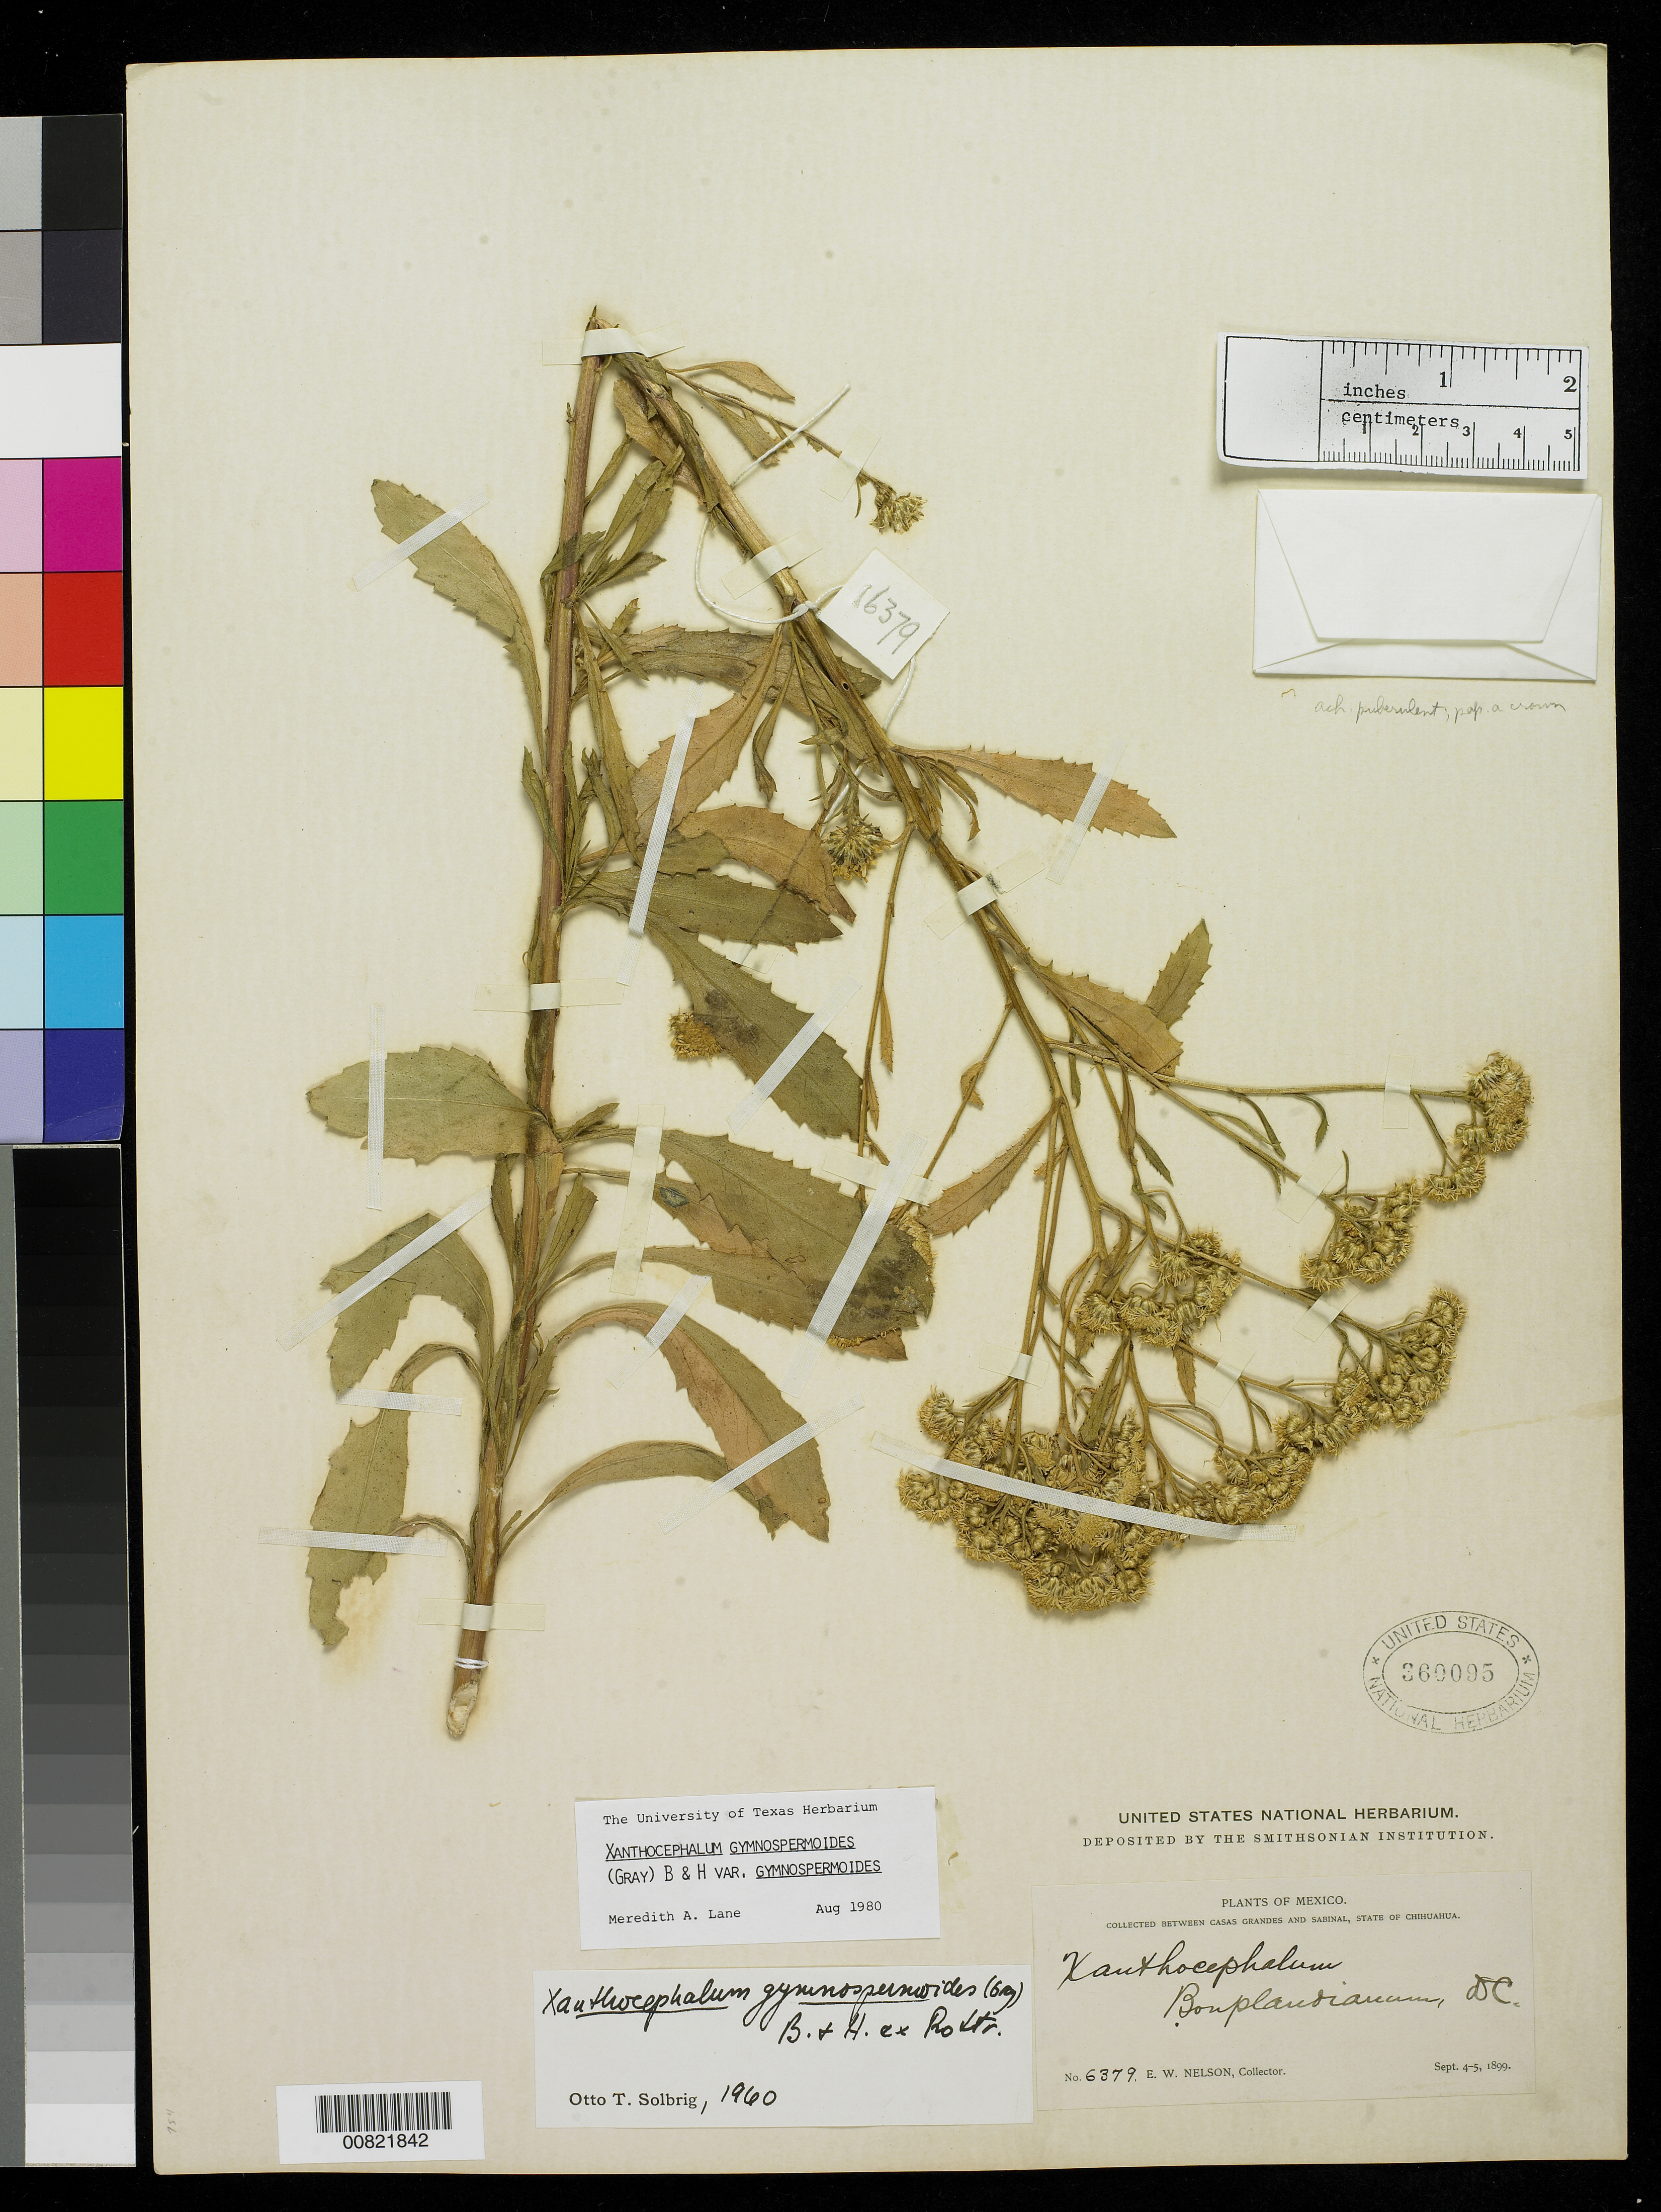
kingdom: Plantae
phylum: Tracheophyta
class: Magnoliopsida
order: Asterales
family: Asteraceae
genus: Xanthocephalum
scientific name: Xanthocephalum gymnospermoides var. gymnospermoides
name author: (A. Gray) Benth. & Hook. f.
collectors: E. W. Nelson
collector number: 6379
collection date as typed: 04 Sep 1899 to 05 Sep 1899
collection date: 1899-09-04/1899-09-05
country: Mexico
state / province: Chihuahua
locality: Between Casas Grandes and Sabinal, Chihuahua.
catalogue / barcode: US 360095